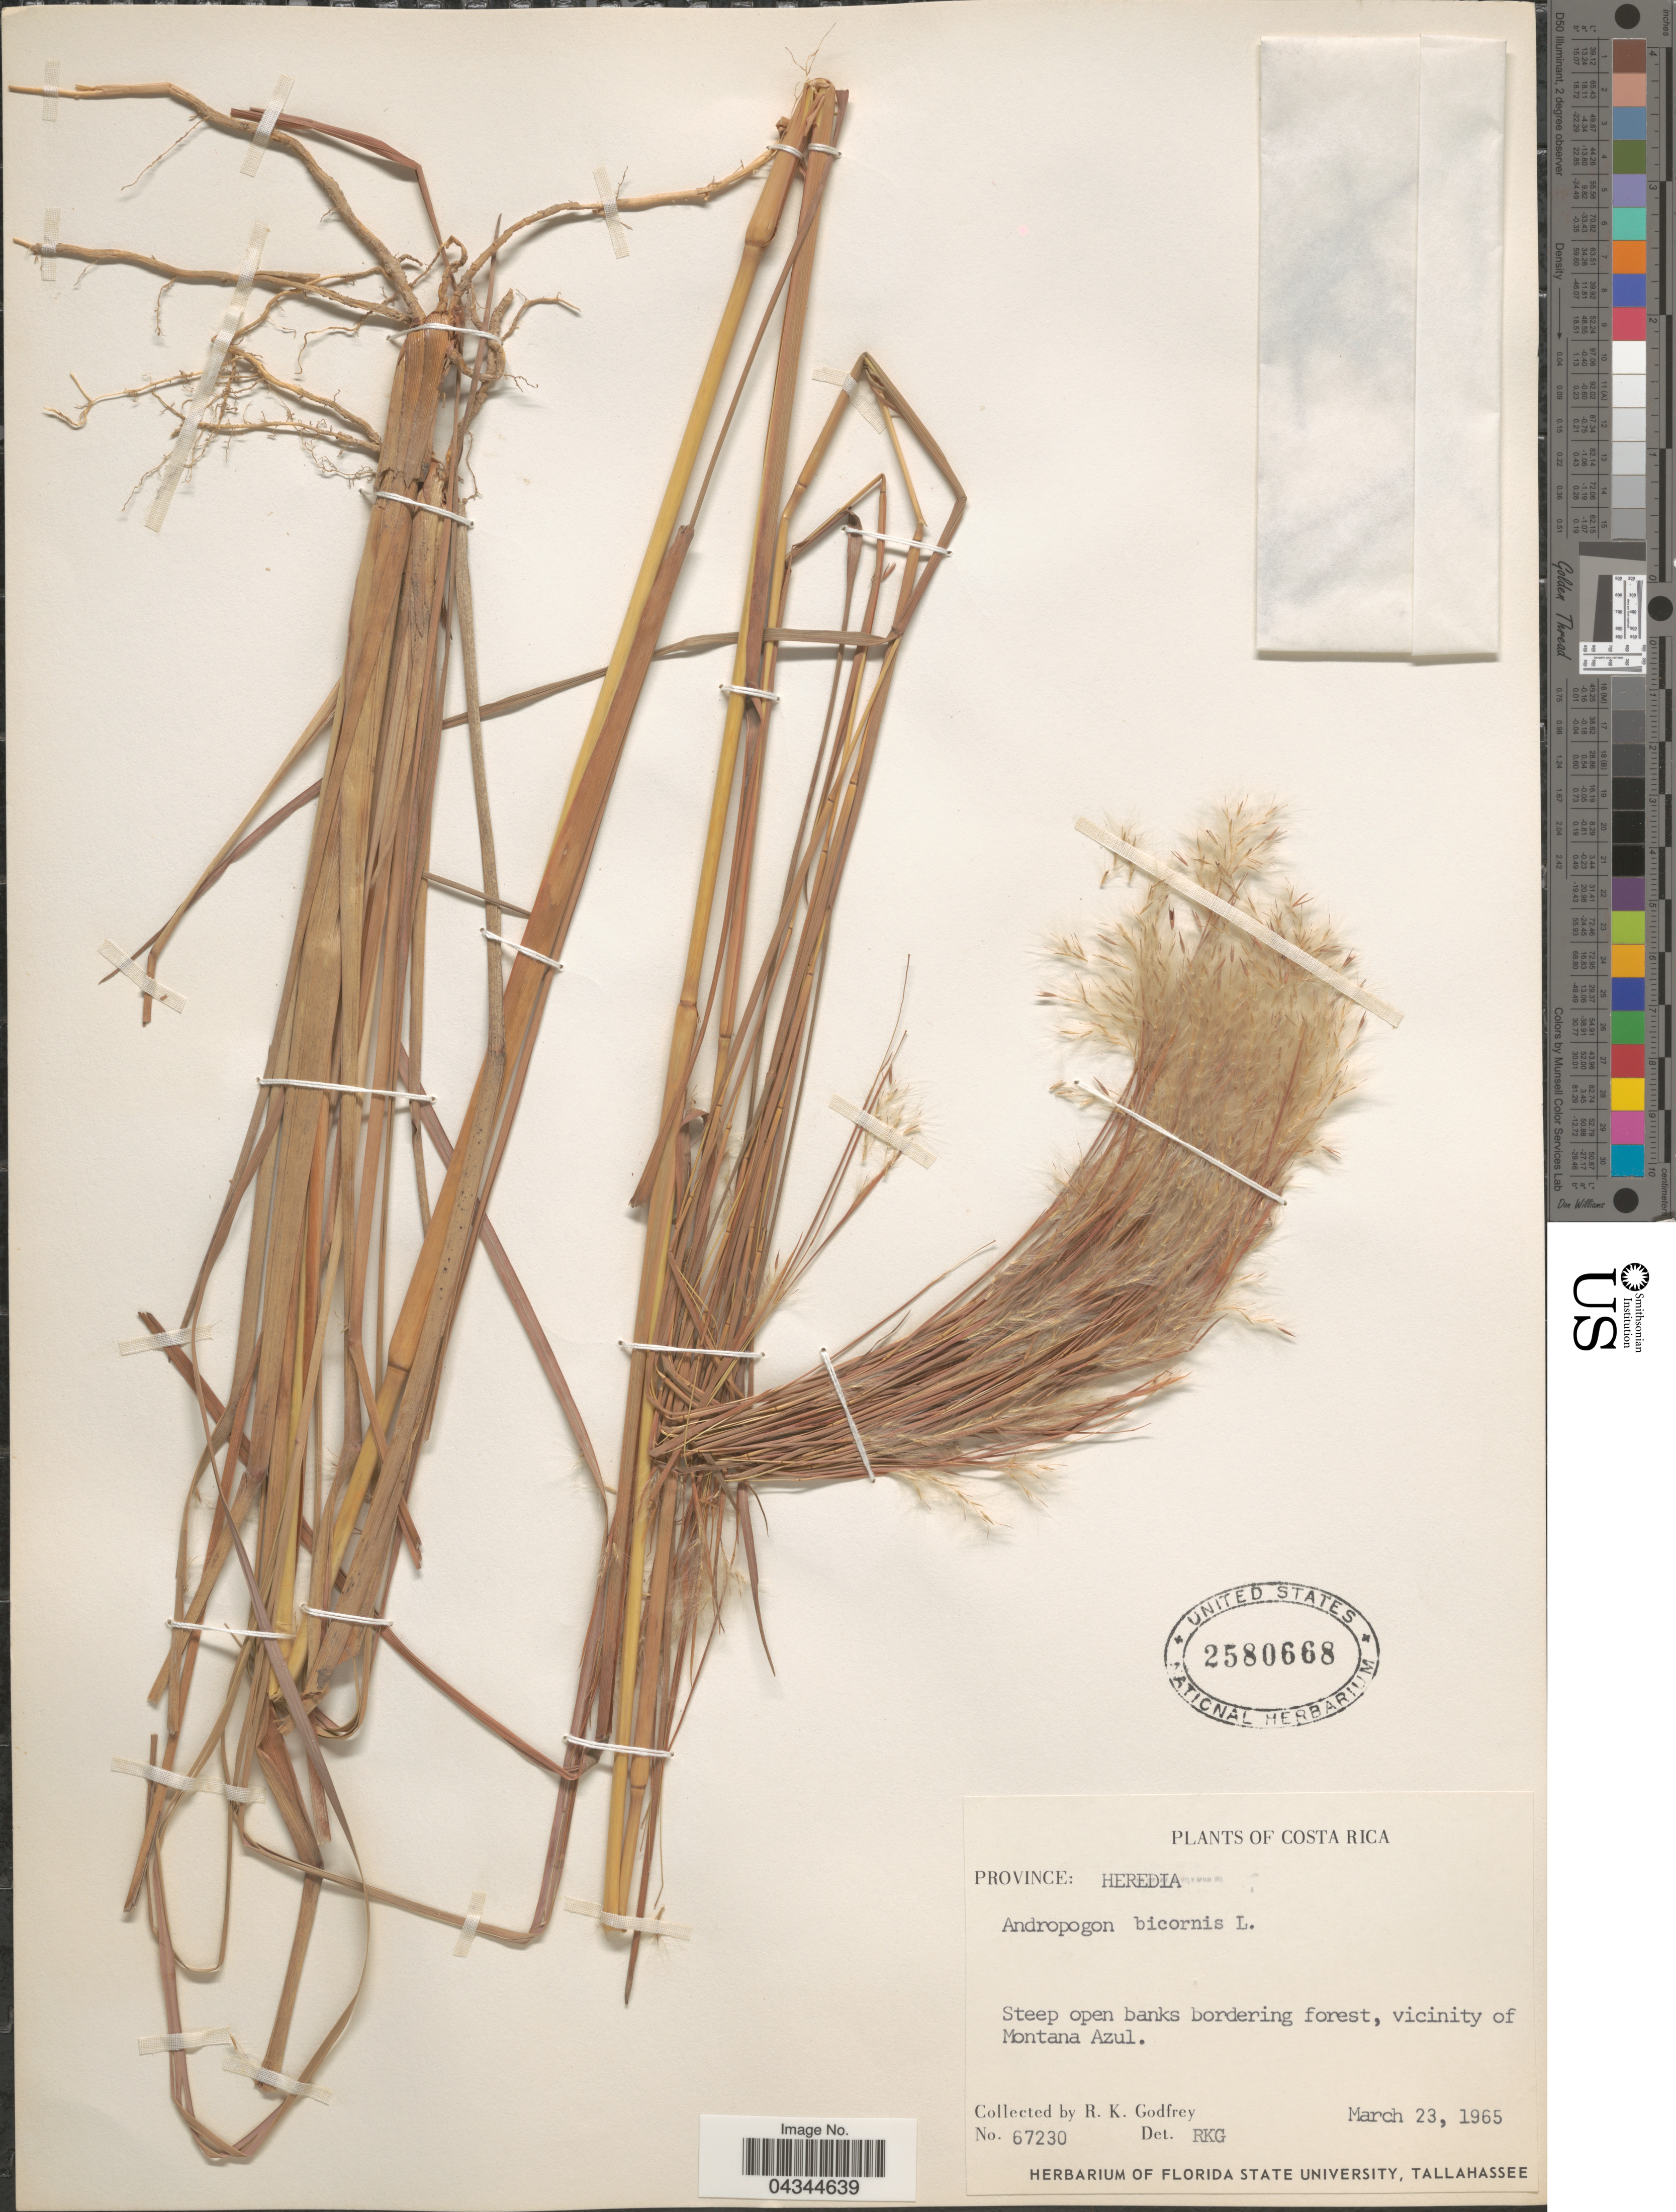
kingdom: Plantae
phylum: Tracheophyta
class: Liliopsida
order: Poales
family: Poaceae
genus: Andropogon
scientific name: Andropogon bicornis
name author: L.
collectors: R. K. Godfrey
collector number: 67230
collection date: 1965-03-23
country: Costa Rica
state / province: Heredia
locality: Vicinity of Montana Azul.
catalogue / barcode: US 2580668